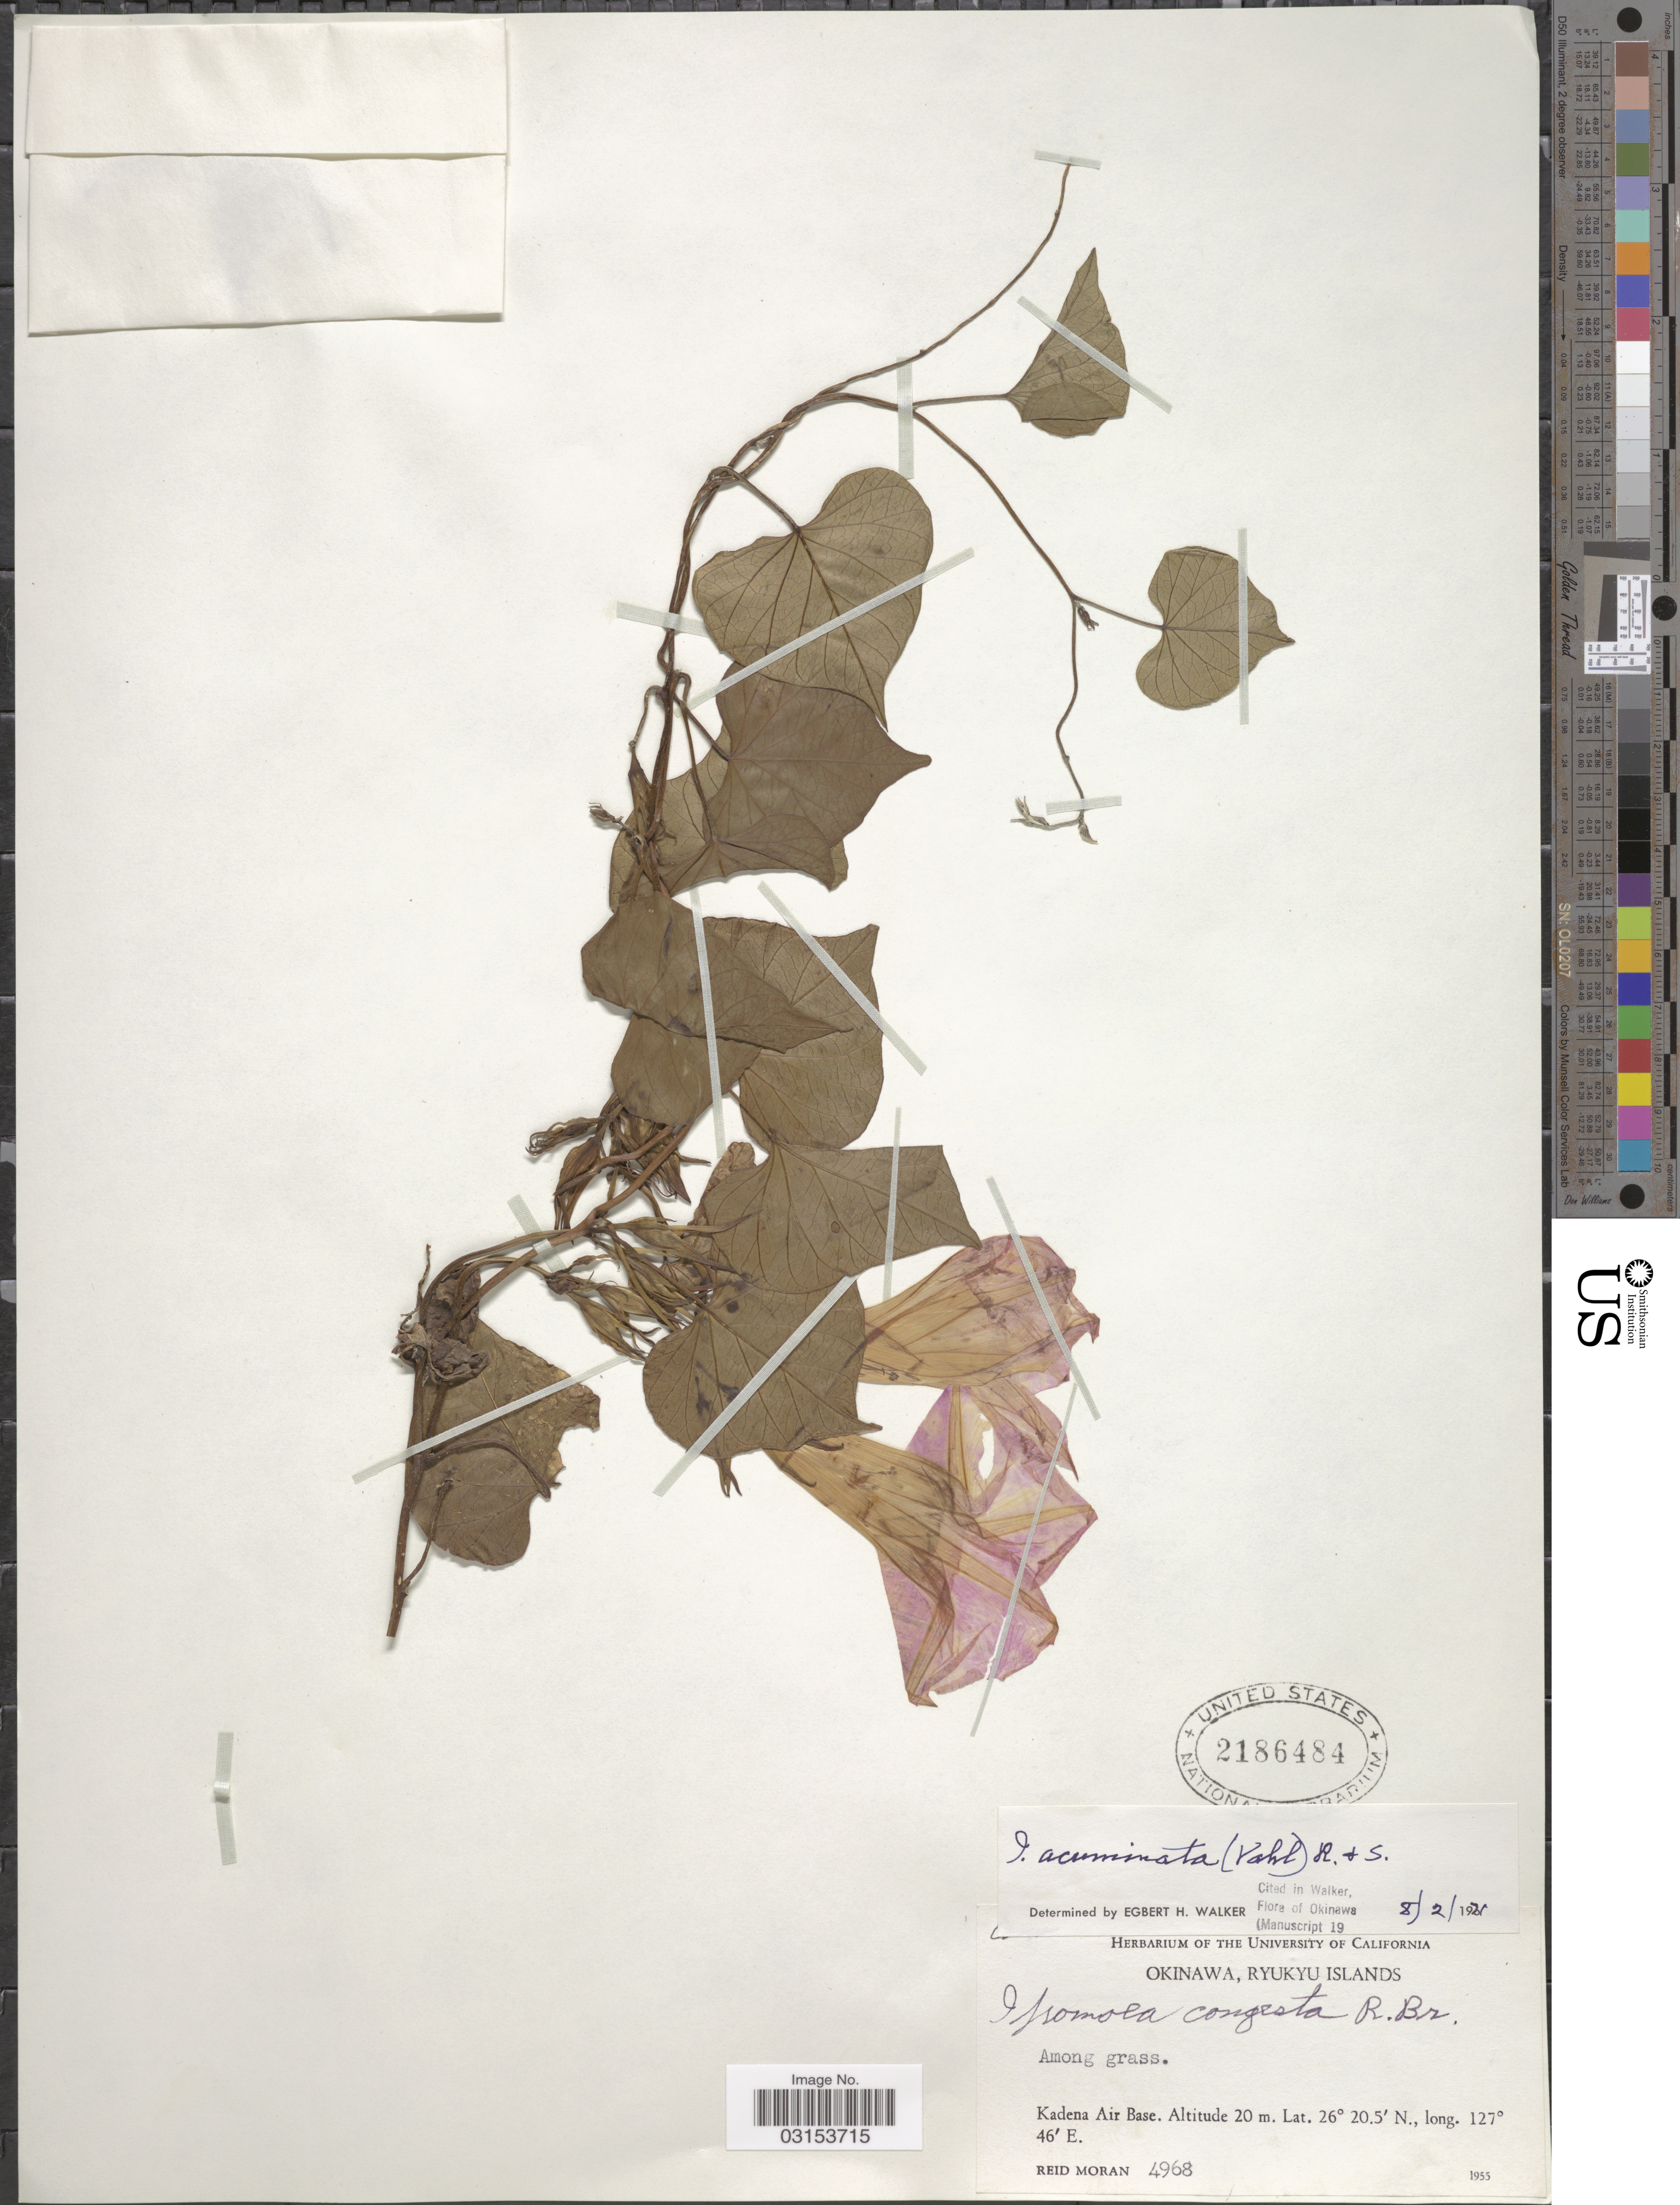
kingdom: Plantae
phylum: Tracheophyta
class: Magnoliopsida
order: Solanales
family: Convolvulaceae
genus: Ipomoea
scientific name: Ipomoea acuminata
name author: (Vahl) Roem. & Schult.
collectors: R. Moran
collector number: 4968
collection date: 1955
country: Japan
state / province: Okinawa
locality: Ryukyu Islands. Kadena Air Base.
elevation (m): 20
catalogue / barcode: US 2186484